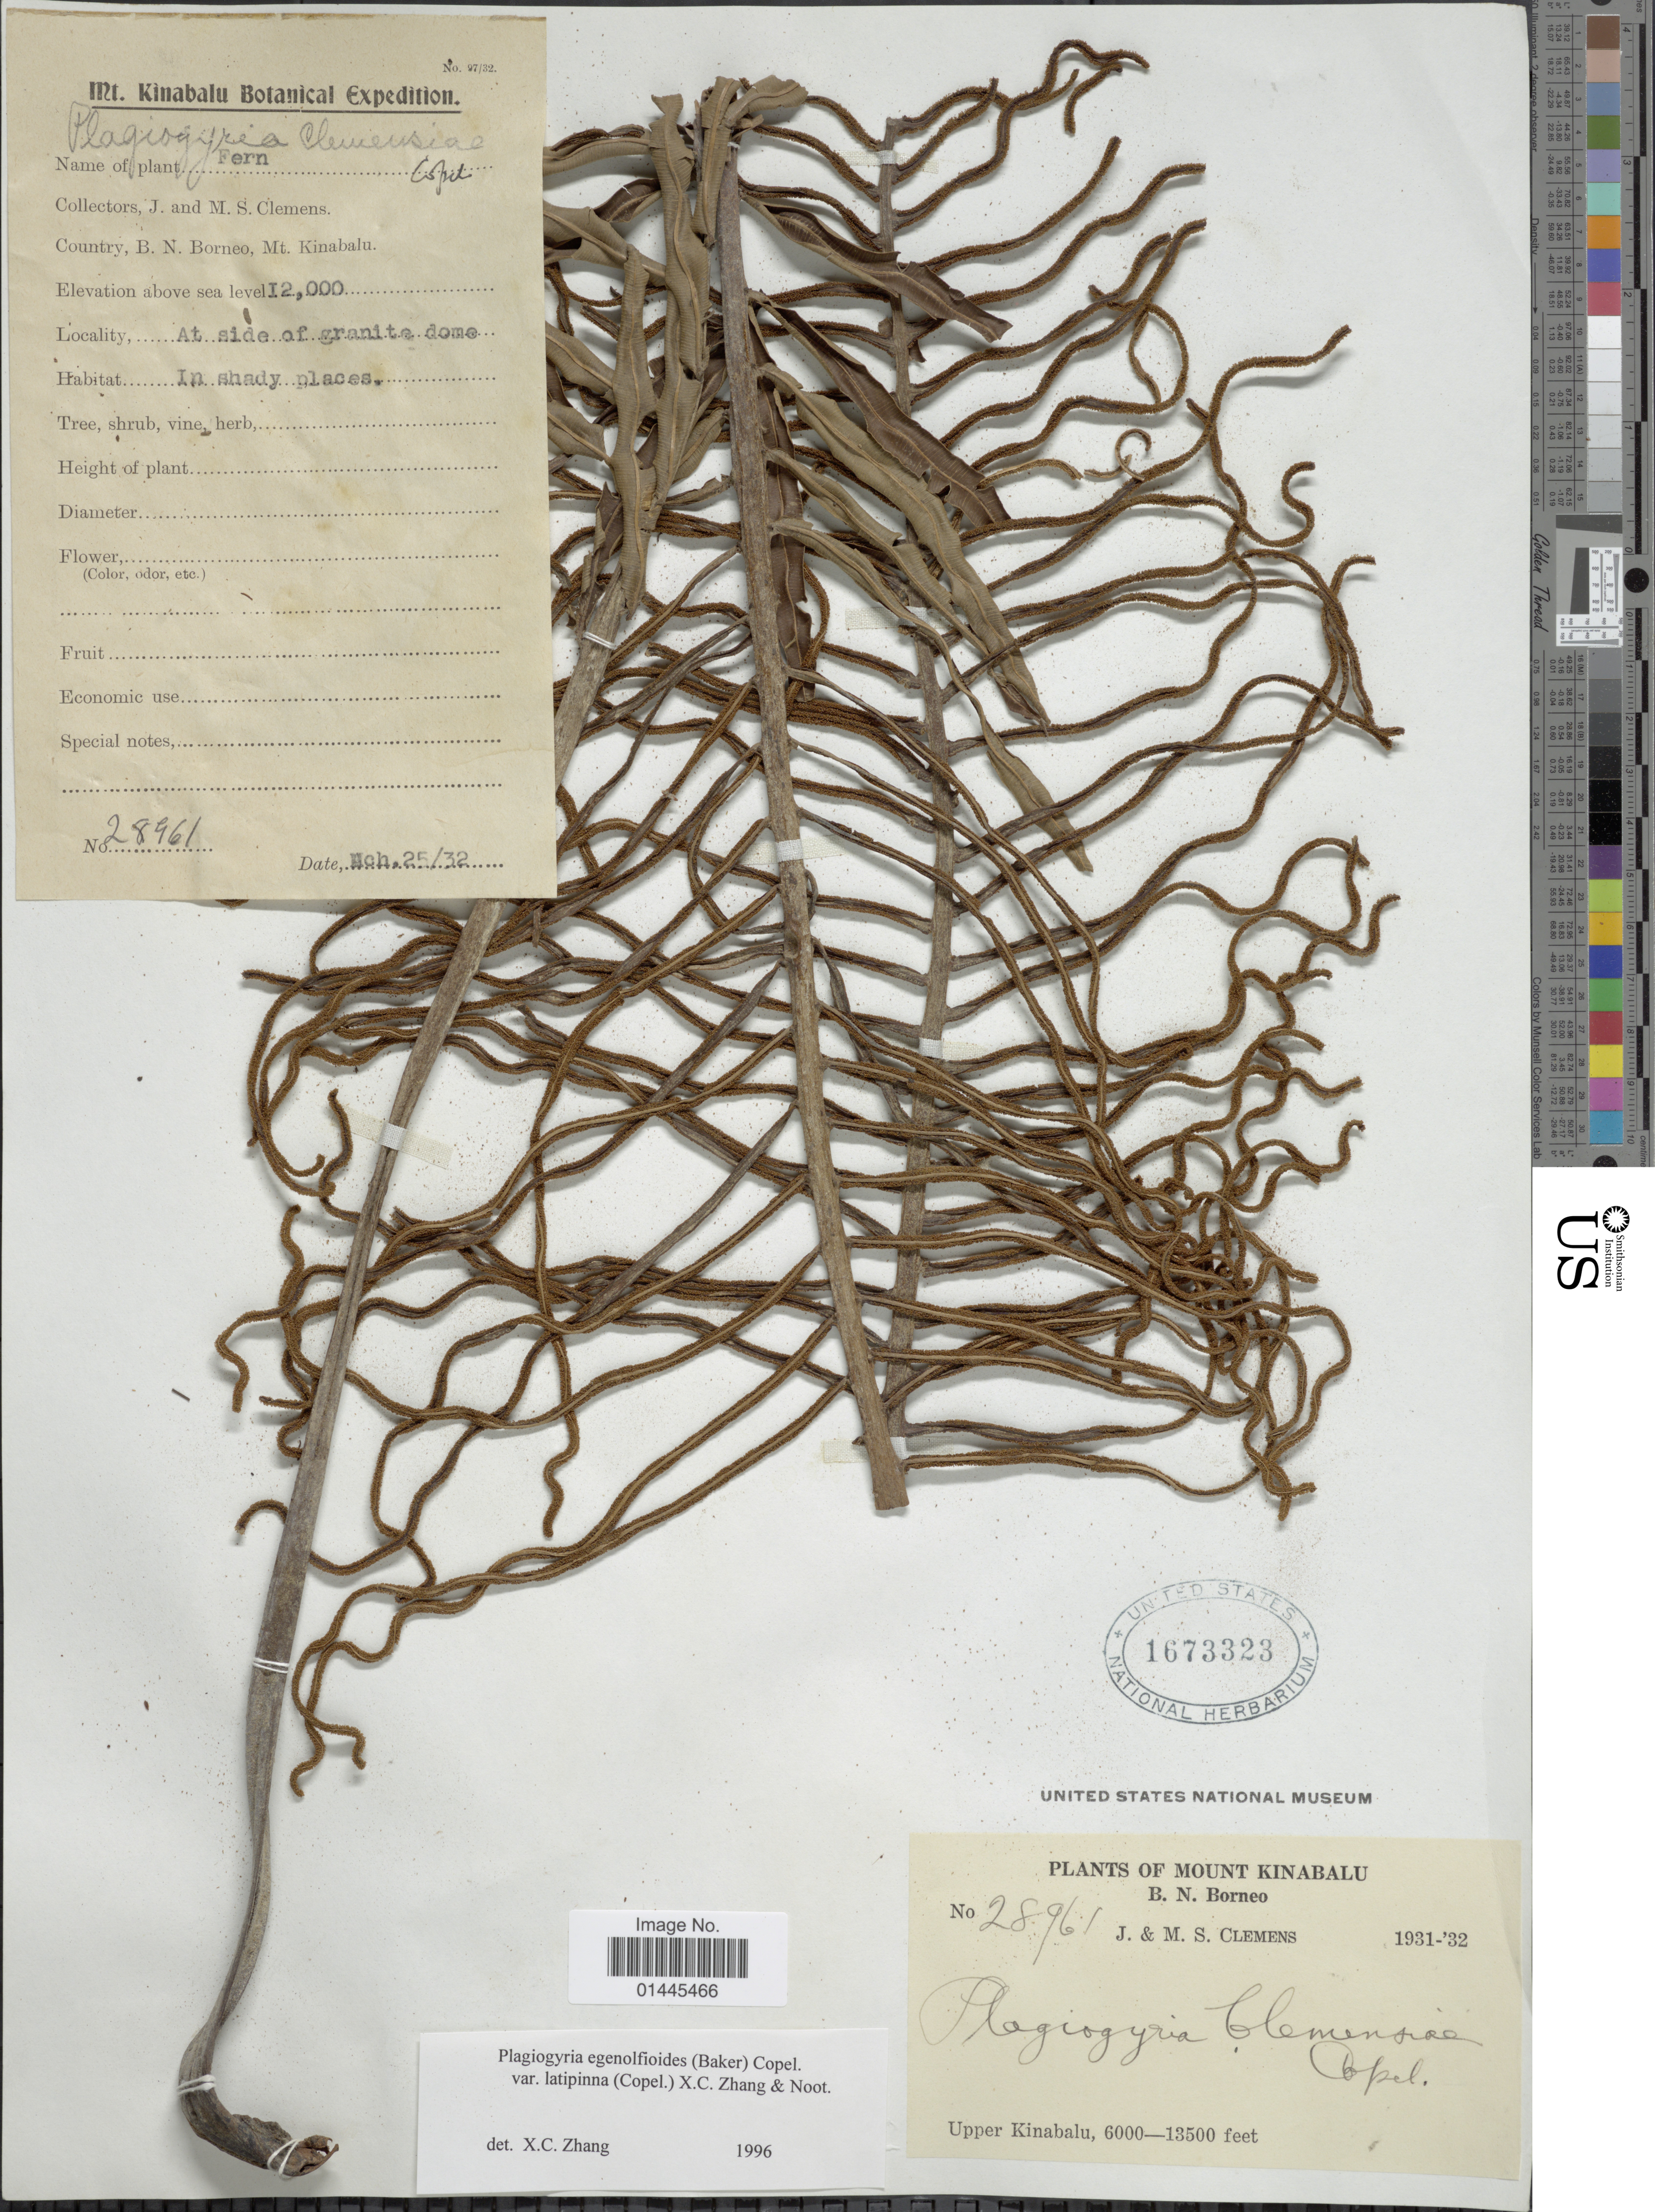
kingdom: Plantae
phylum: Tracheophyta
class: Polypodiopsida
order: Cyatheales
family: Plagiogyriaceae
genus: Plagiogyria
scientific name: Plagiogyria egenolfioides var. latipinna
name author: (Copel.) X.C. Zhang & Noot.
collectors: J. Clemens & M. S. Clemens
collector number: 28961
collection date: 1931/1932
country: Malaysia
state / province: Sabah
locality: Mount Kinabalu, Upper Kinabalu, B.N. Borneo.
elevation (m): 1829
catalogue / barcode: US 1673323